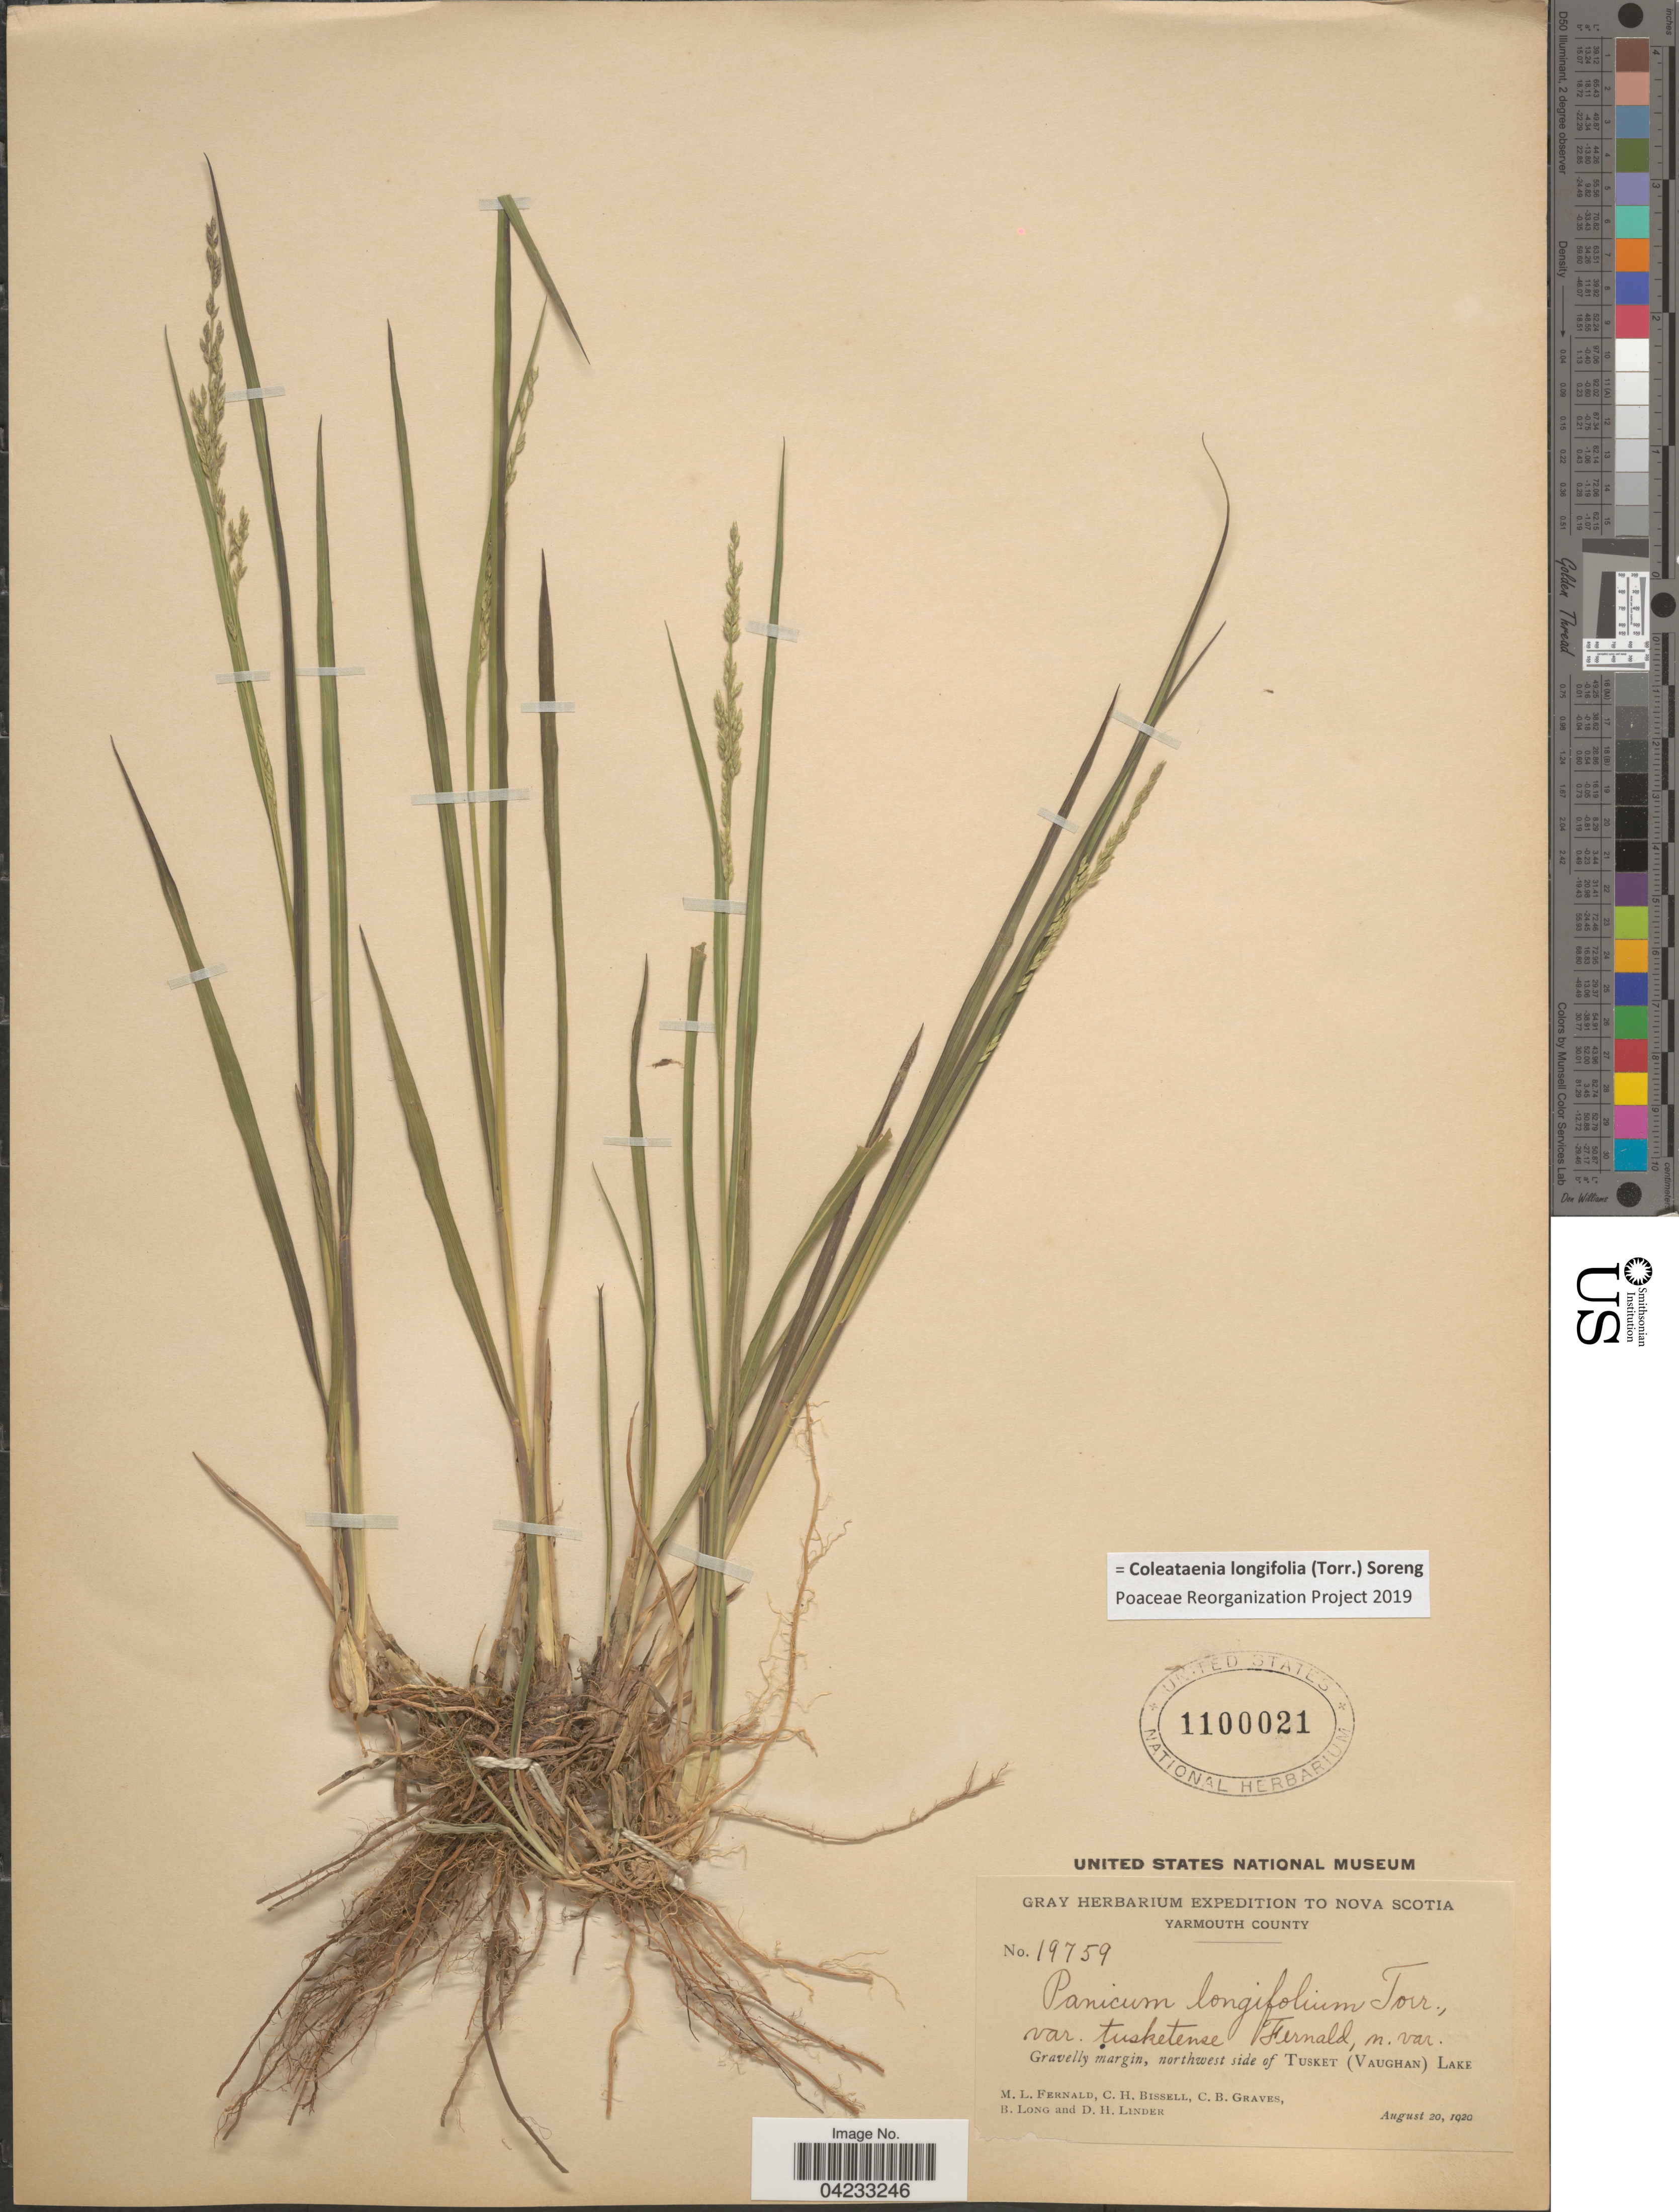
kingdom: Plantae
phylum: Tracheophyta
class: Liliopsida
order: Poales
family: Poaceae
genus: Coleataenia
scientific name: Coleataenia longifolia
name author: (Torr.) Soreng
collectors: M. L. Fernald, C. Bissell, C. Graves, B. Long & D. Linder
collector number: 19759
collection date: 1920-08-20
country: Canada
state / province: Nova Scotia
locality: Gray Herbarium Expedition to Nova Scotia. Yarmouth County. Gravelly margin, northwest side of Tusket (Vaughan) Lake.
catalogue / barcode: US 1100021